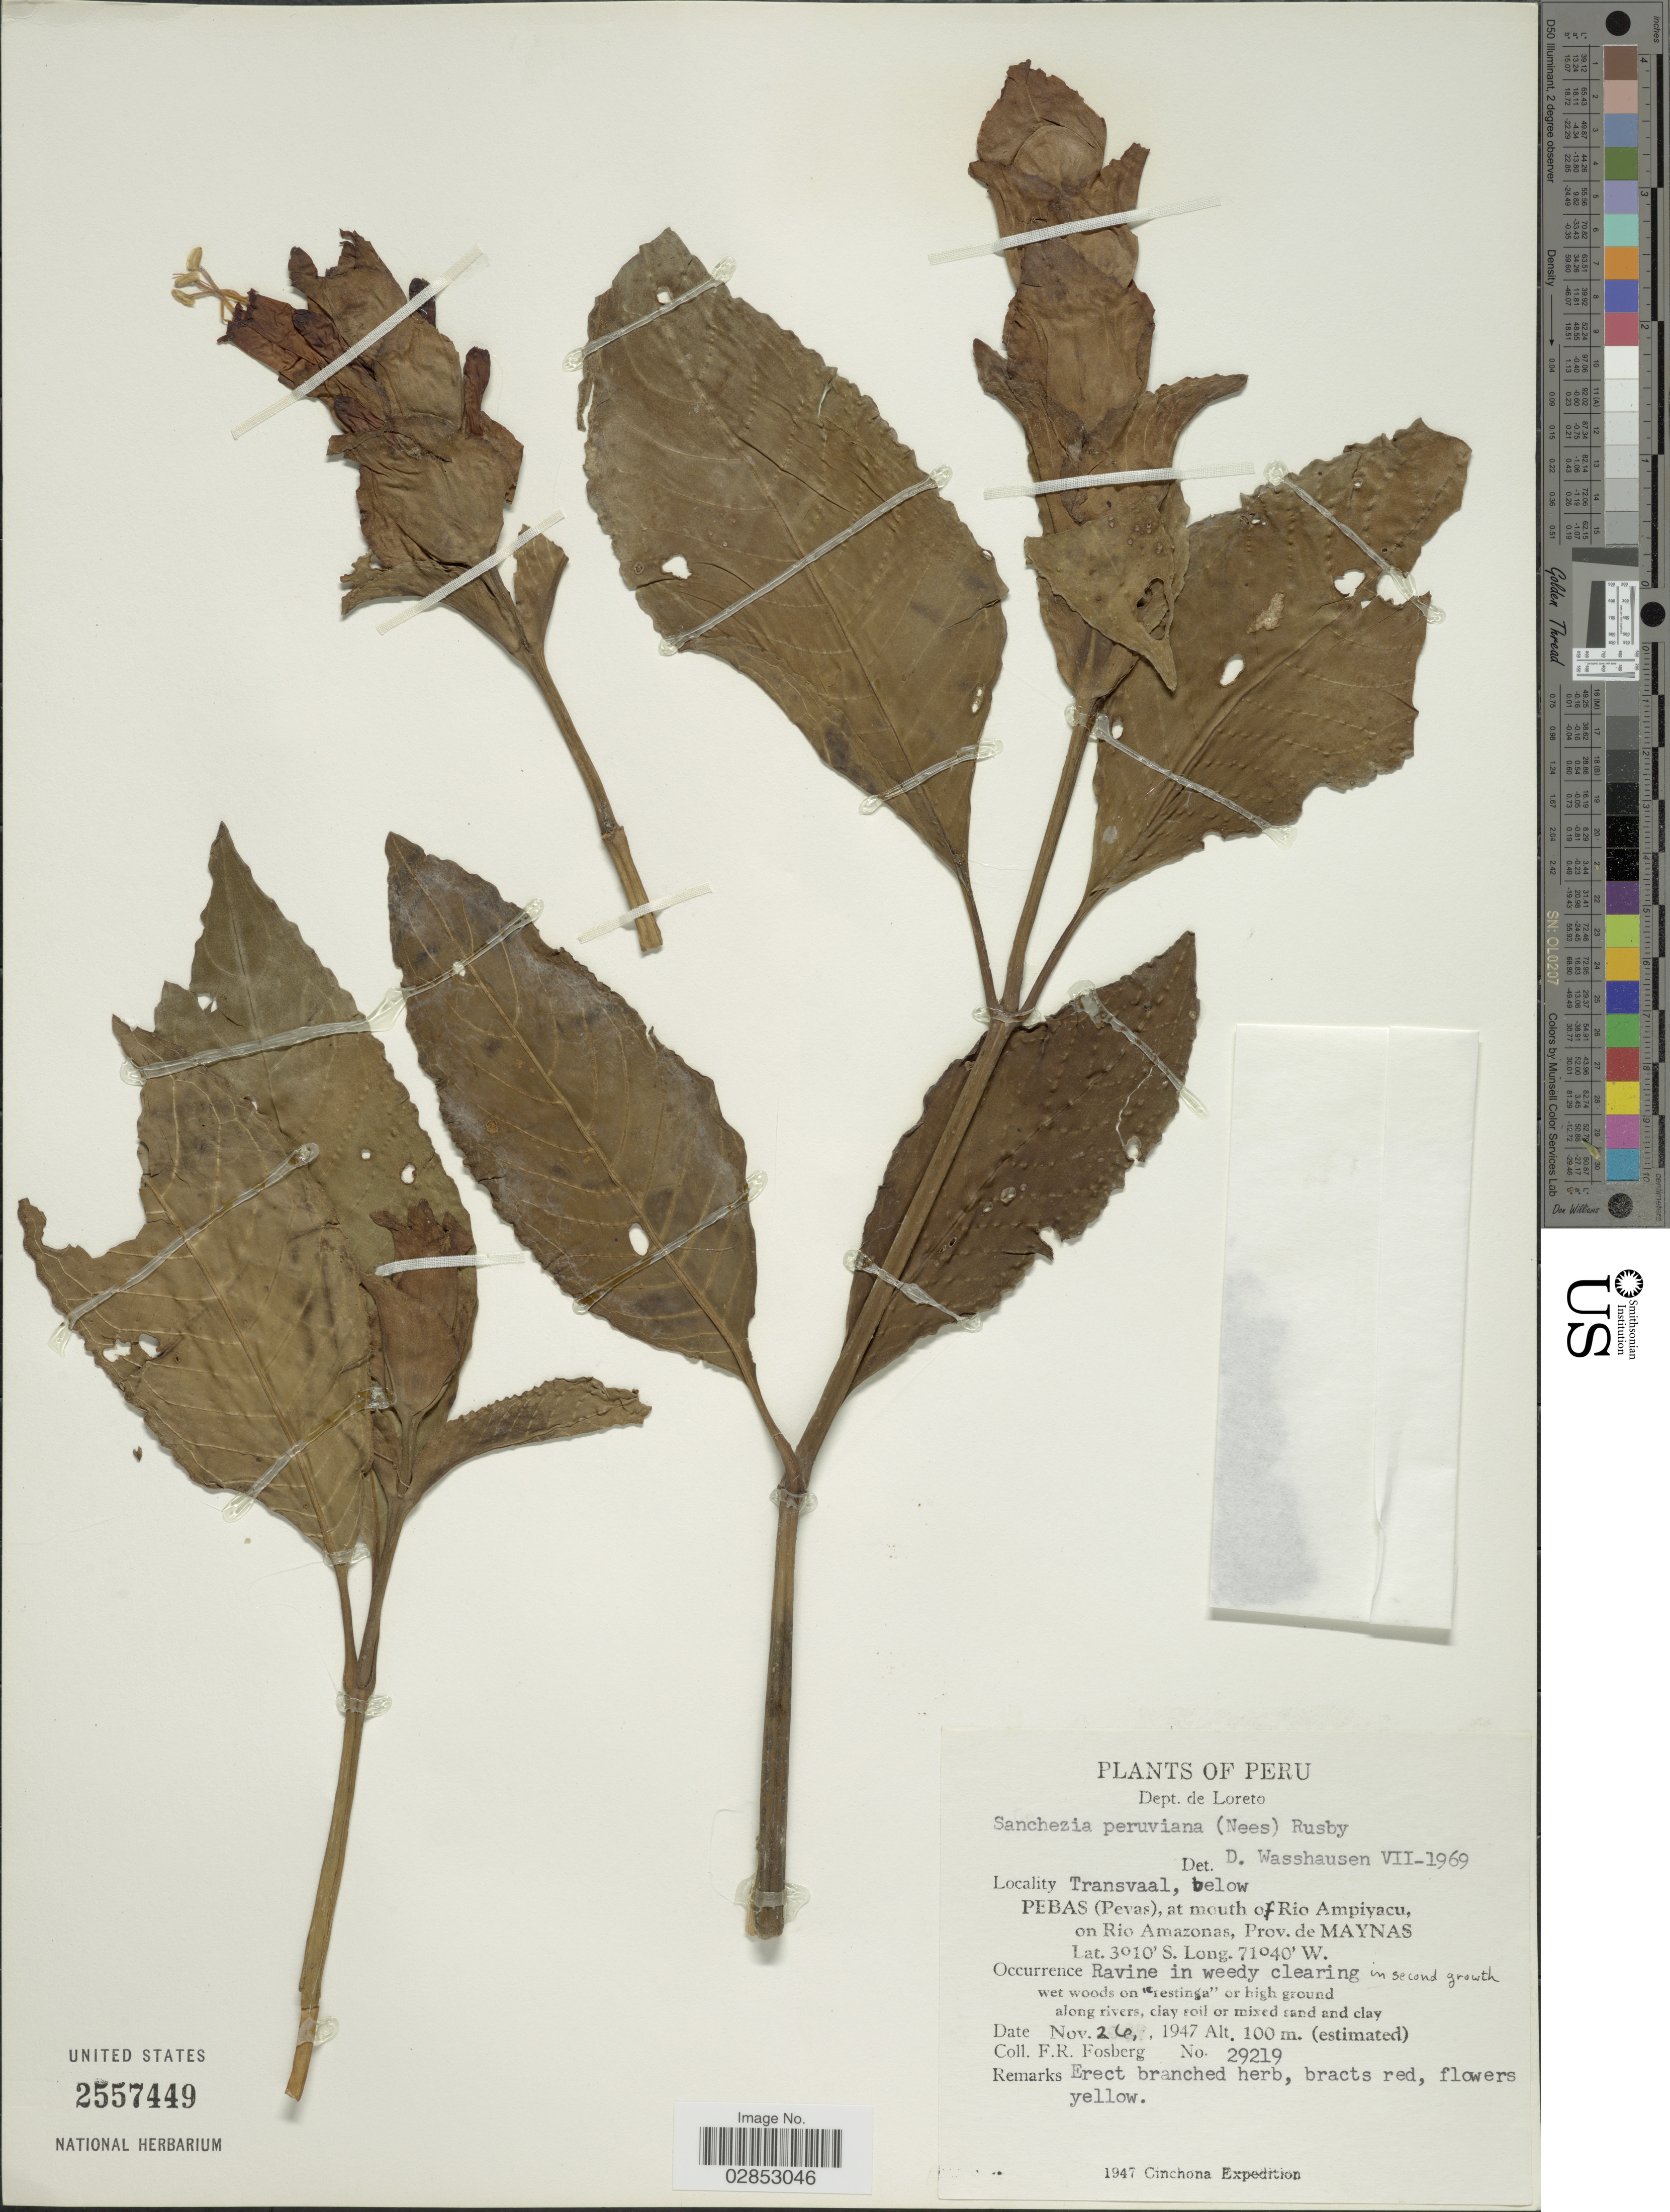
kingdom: Plantae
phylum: Tracheophyta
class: Magnoliopsida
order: Lamiales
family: Acanthaceae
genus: Sanchezia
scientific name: Sanchezia macrocnemis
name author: (Nees) Wassh.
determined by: Azevedo, Igor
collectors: F. R. Fosberg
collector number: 29219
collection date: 1947-11-26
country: Peru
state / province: Loreto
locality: Dept. de Loreto, Transvaal, below Pebas (Pevas), at mouth of Rio Ampiyacu, on Rio Amazonas, Prov. de Maynas.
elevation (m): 100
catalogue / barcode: US 2557449